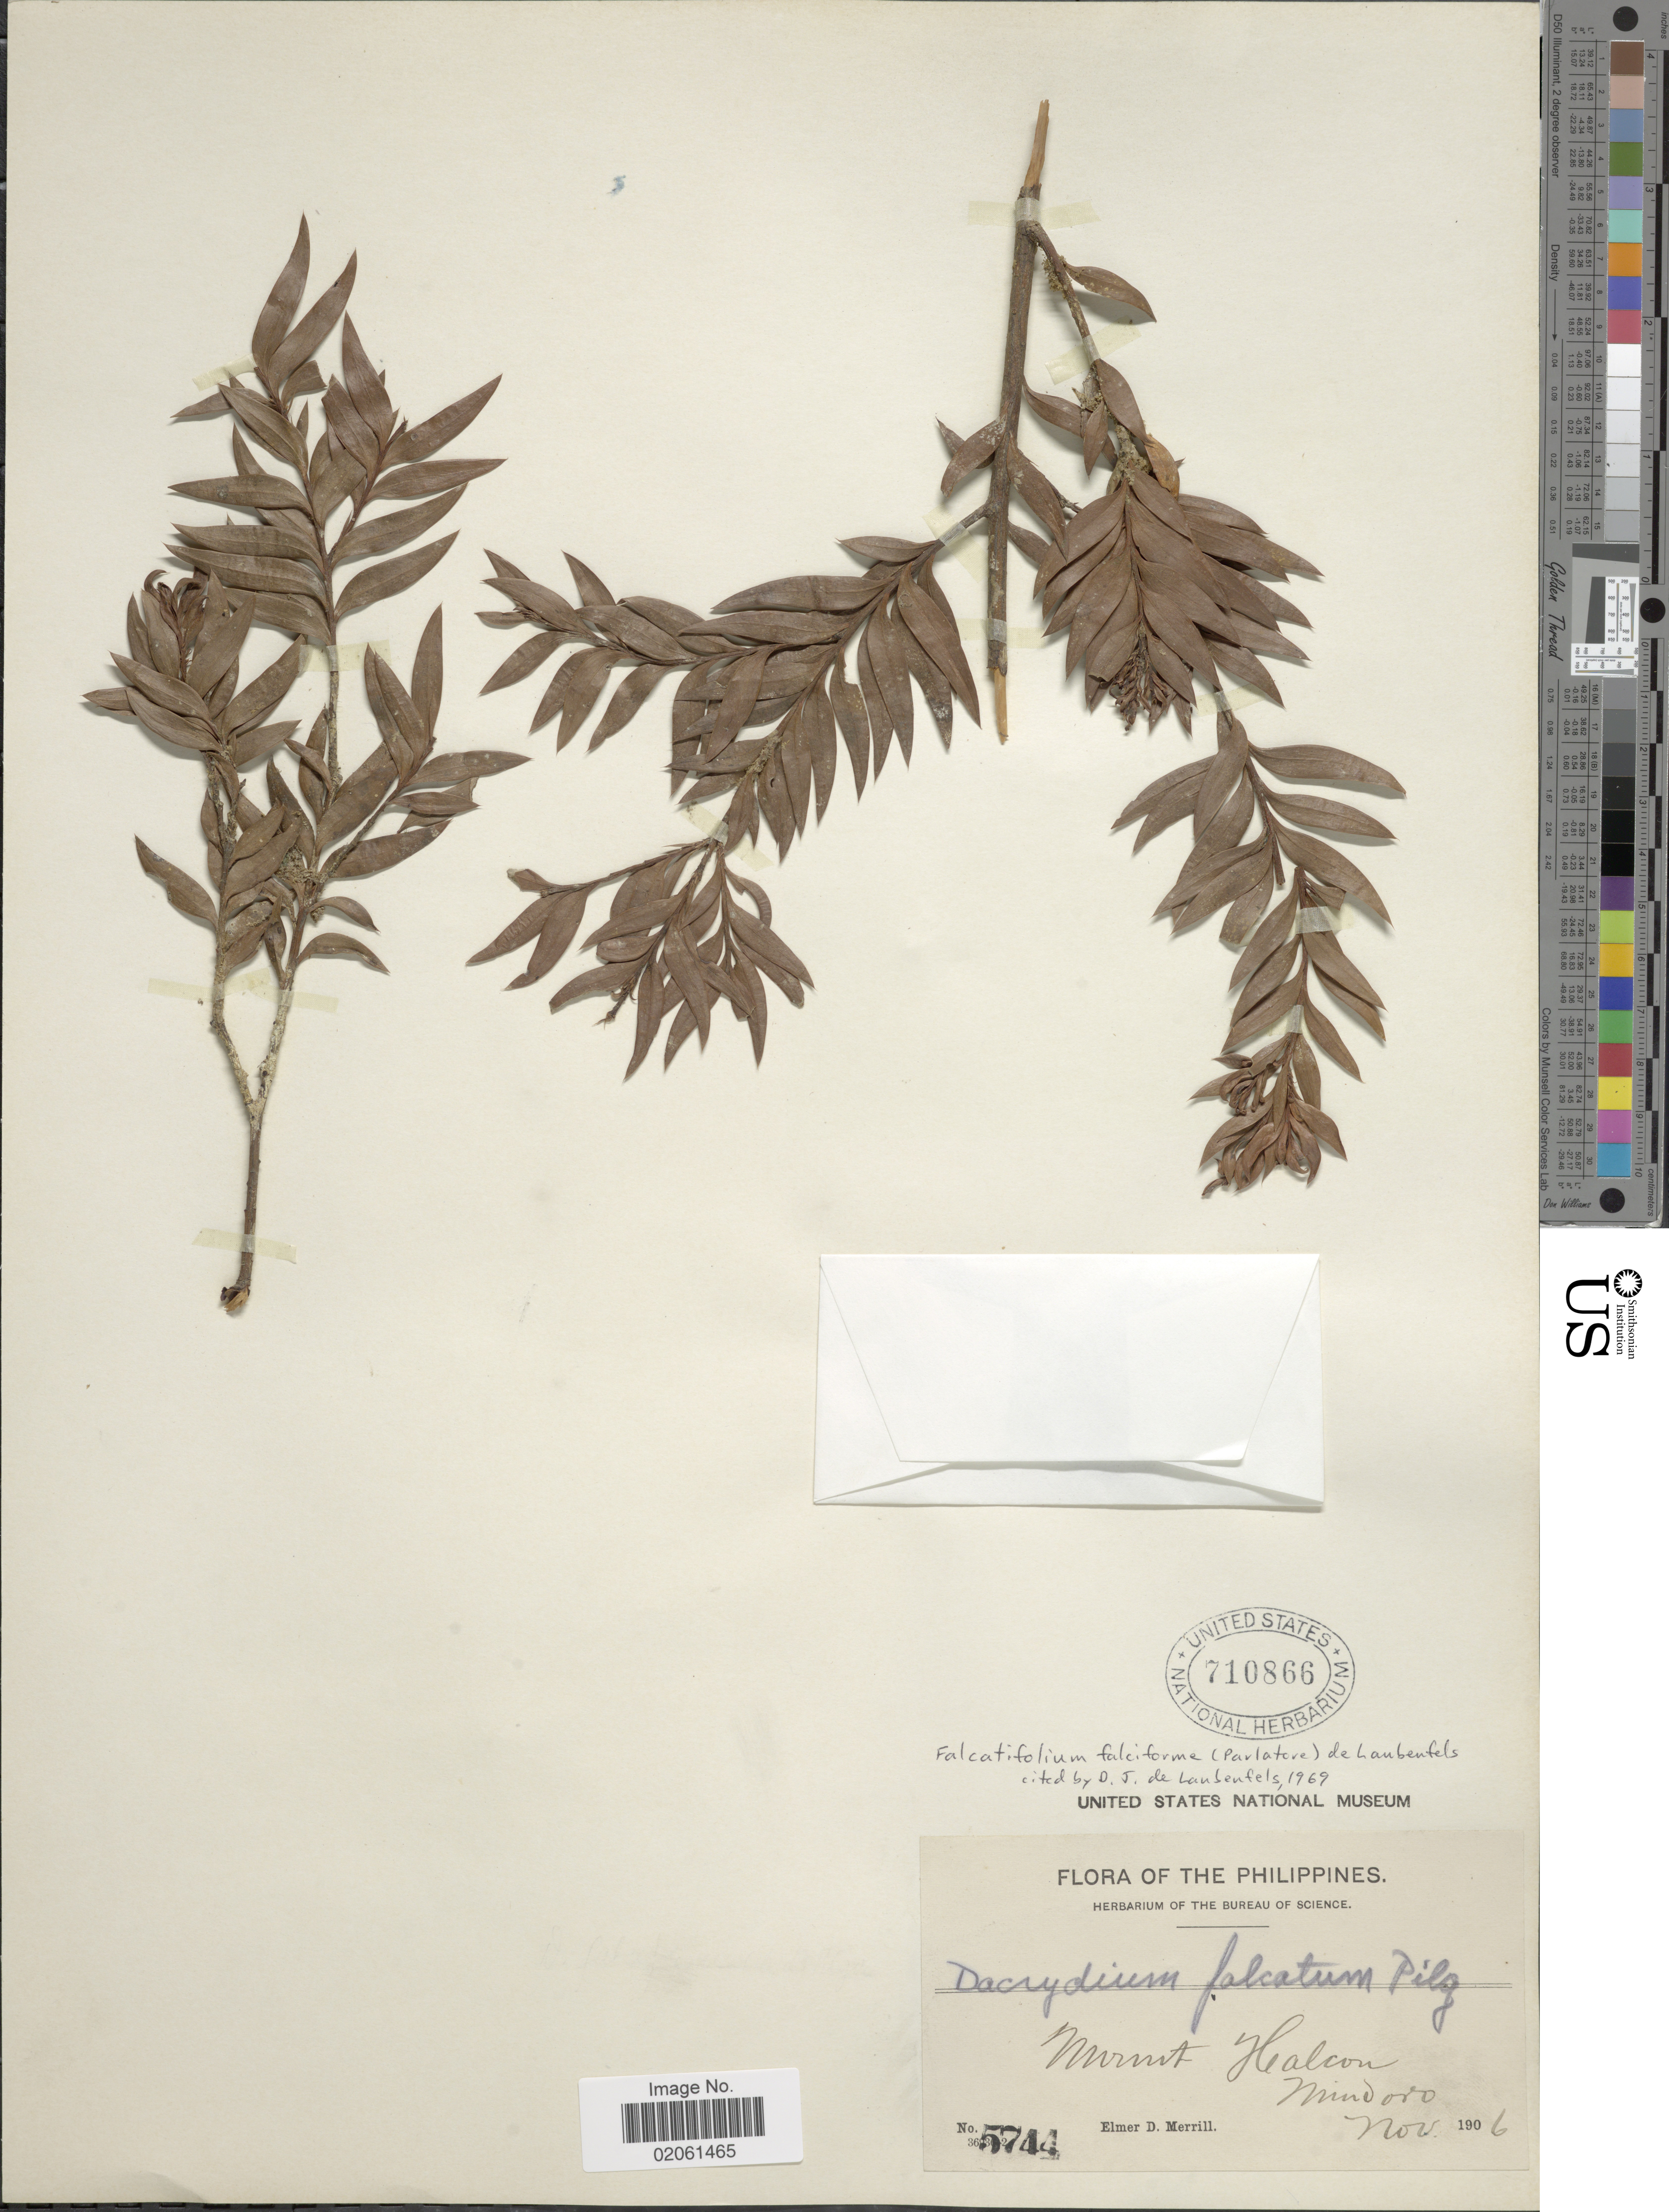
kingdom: Plantae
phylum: Tracheophyta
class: Pinopsida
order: Pinales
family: Podocarpaceae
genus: Falcatifolium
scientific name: Falcatifolium gruezoi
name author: de Laub.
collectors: E. D. Merrill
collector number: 5744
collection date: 1906-11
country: Philippines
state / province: Mimaropa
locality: Mount Halcon. Mindoro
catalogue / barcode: US 710866